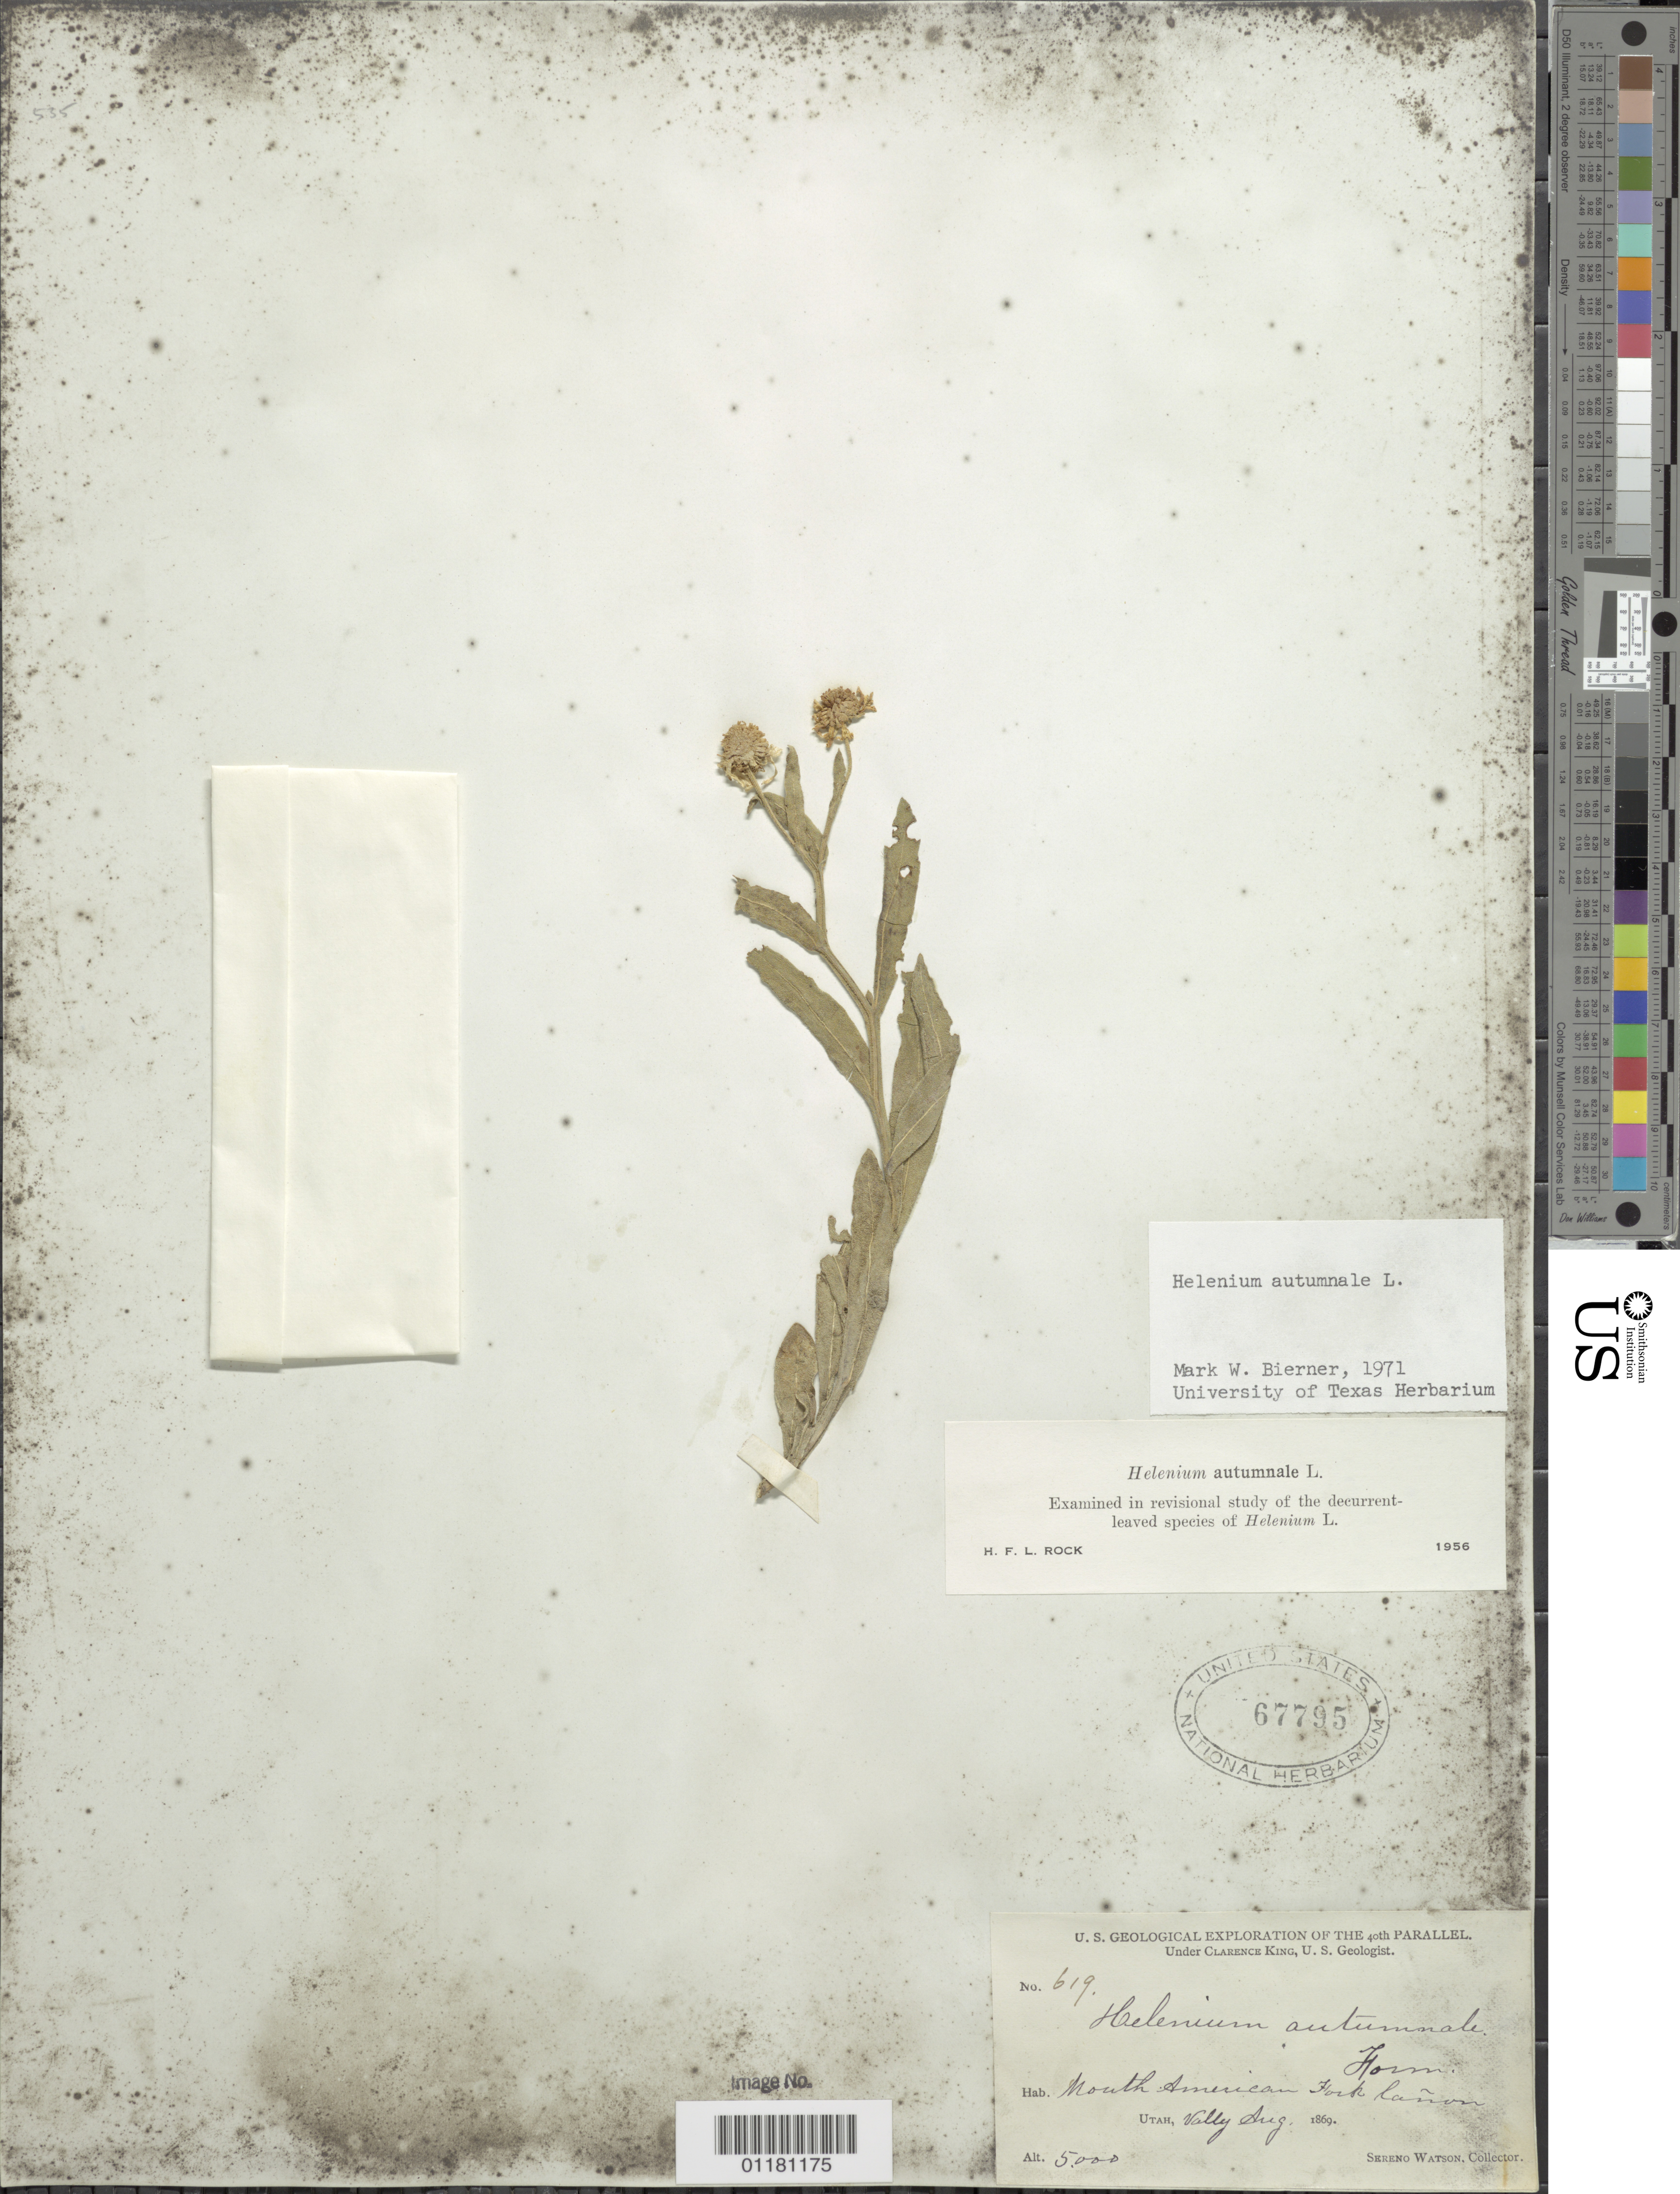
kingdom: Plantae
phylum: Tracheophyta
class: Magnoliopsida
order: Asterales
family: Asteraceae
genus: Helenium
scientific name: Helenium autumnale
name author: L.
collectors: S. Watson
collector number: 619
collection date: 1869-08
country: United States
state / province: Utah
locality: Mouth American Fork Canyon Valley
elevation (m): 1524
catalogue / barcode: US 67795